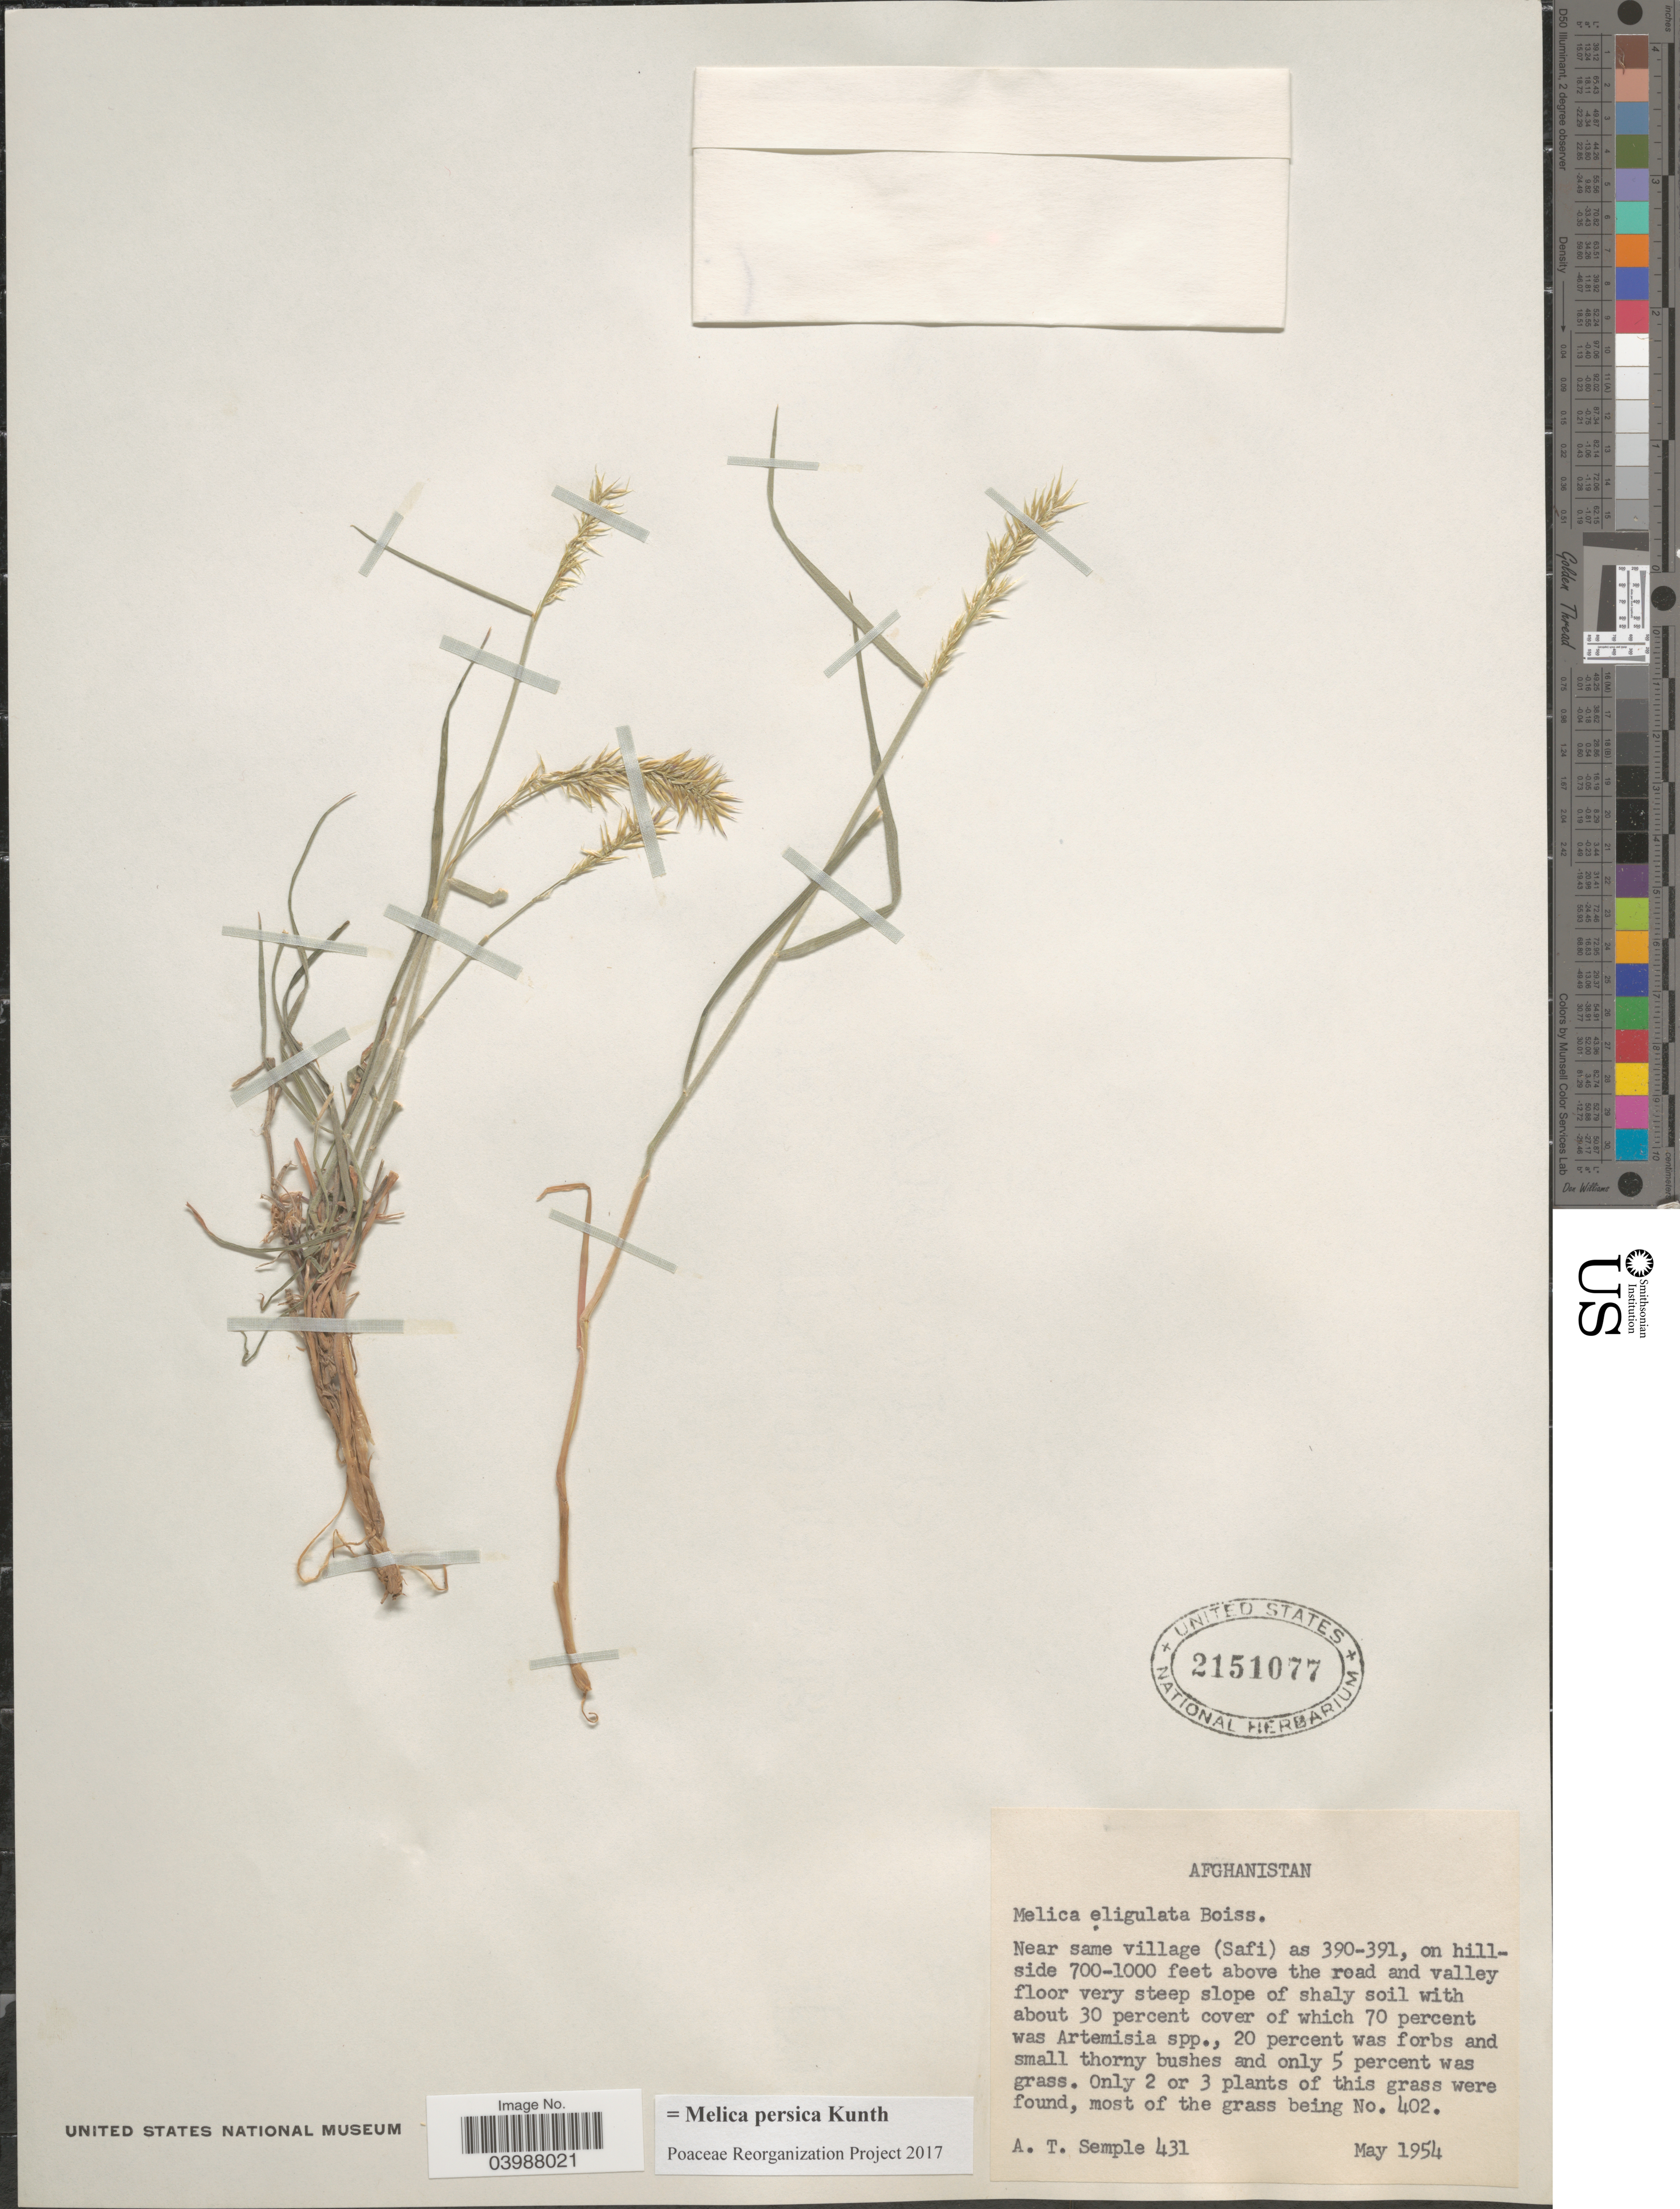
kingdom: Plantae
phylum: Tracheophyta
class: Liliopsida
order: Poales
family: Poaceae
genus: Melica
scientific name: Melica persica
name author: Kunth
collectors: A. Semple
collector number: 431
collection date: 1954-05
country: Afghanistan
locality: Near same village (Safi) as 390-391, on hill-side above the road and valley floor.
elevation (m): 213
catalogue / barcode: US 2151077